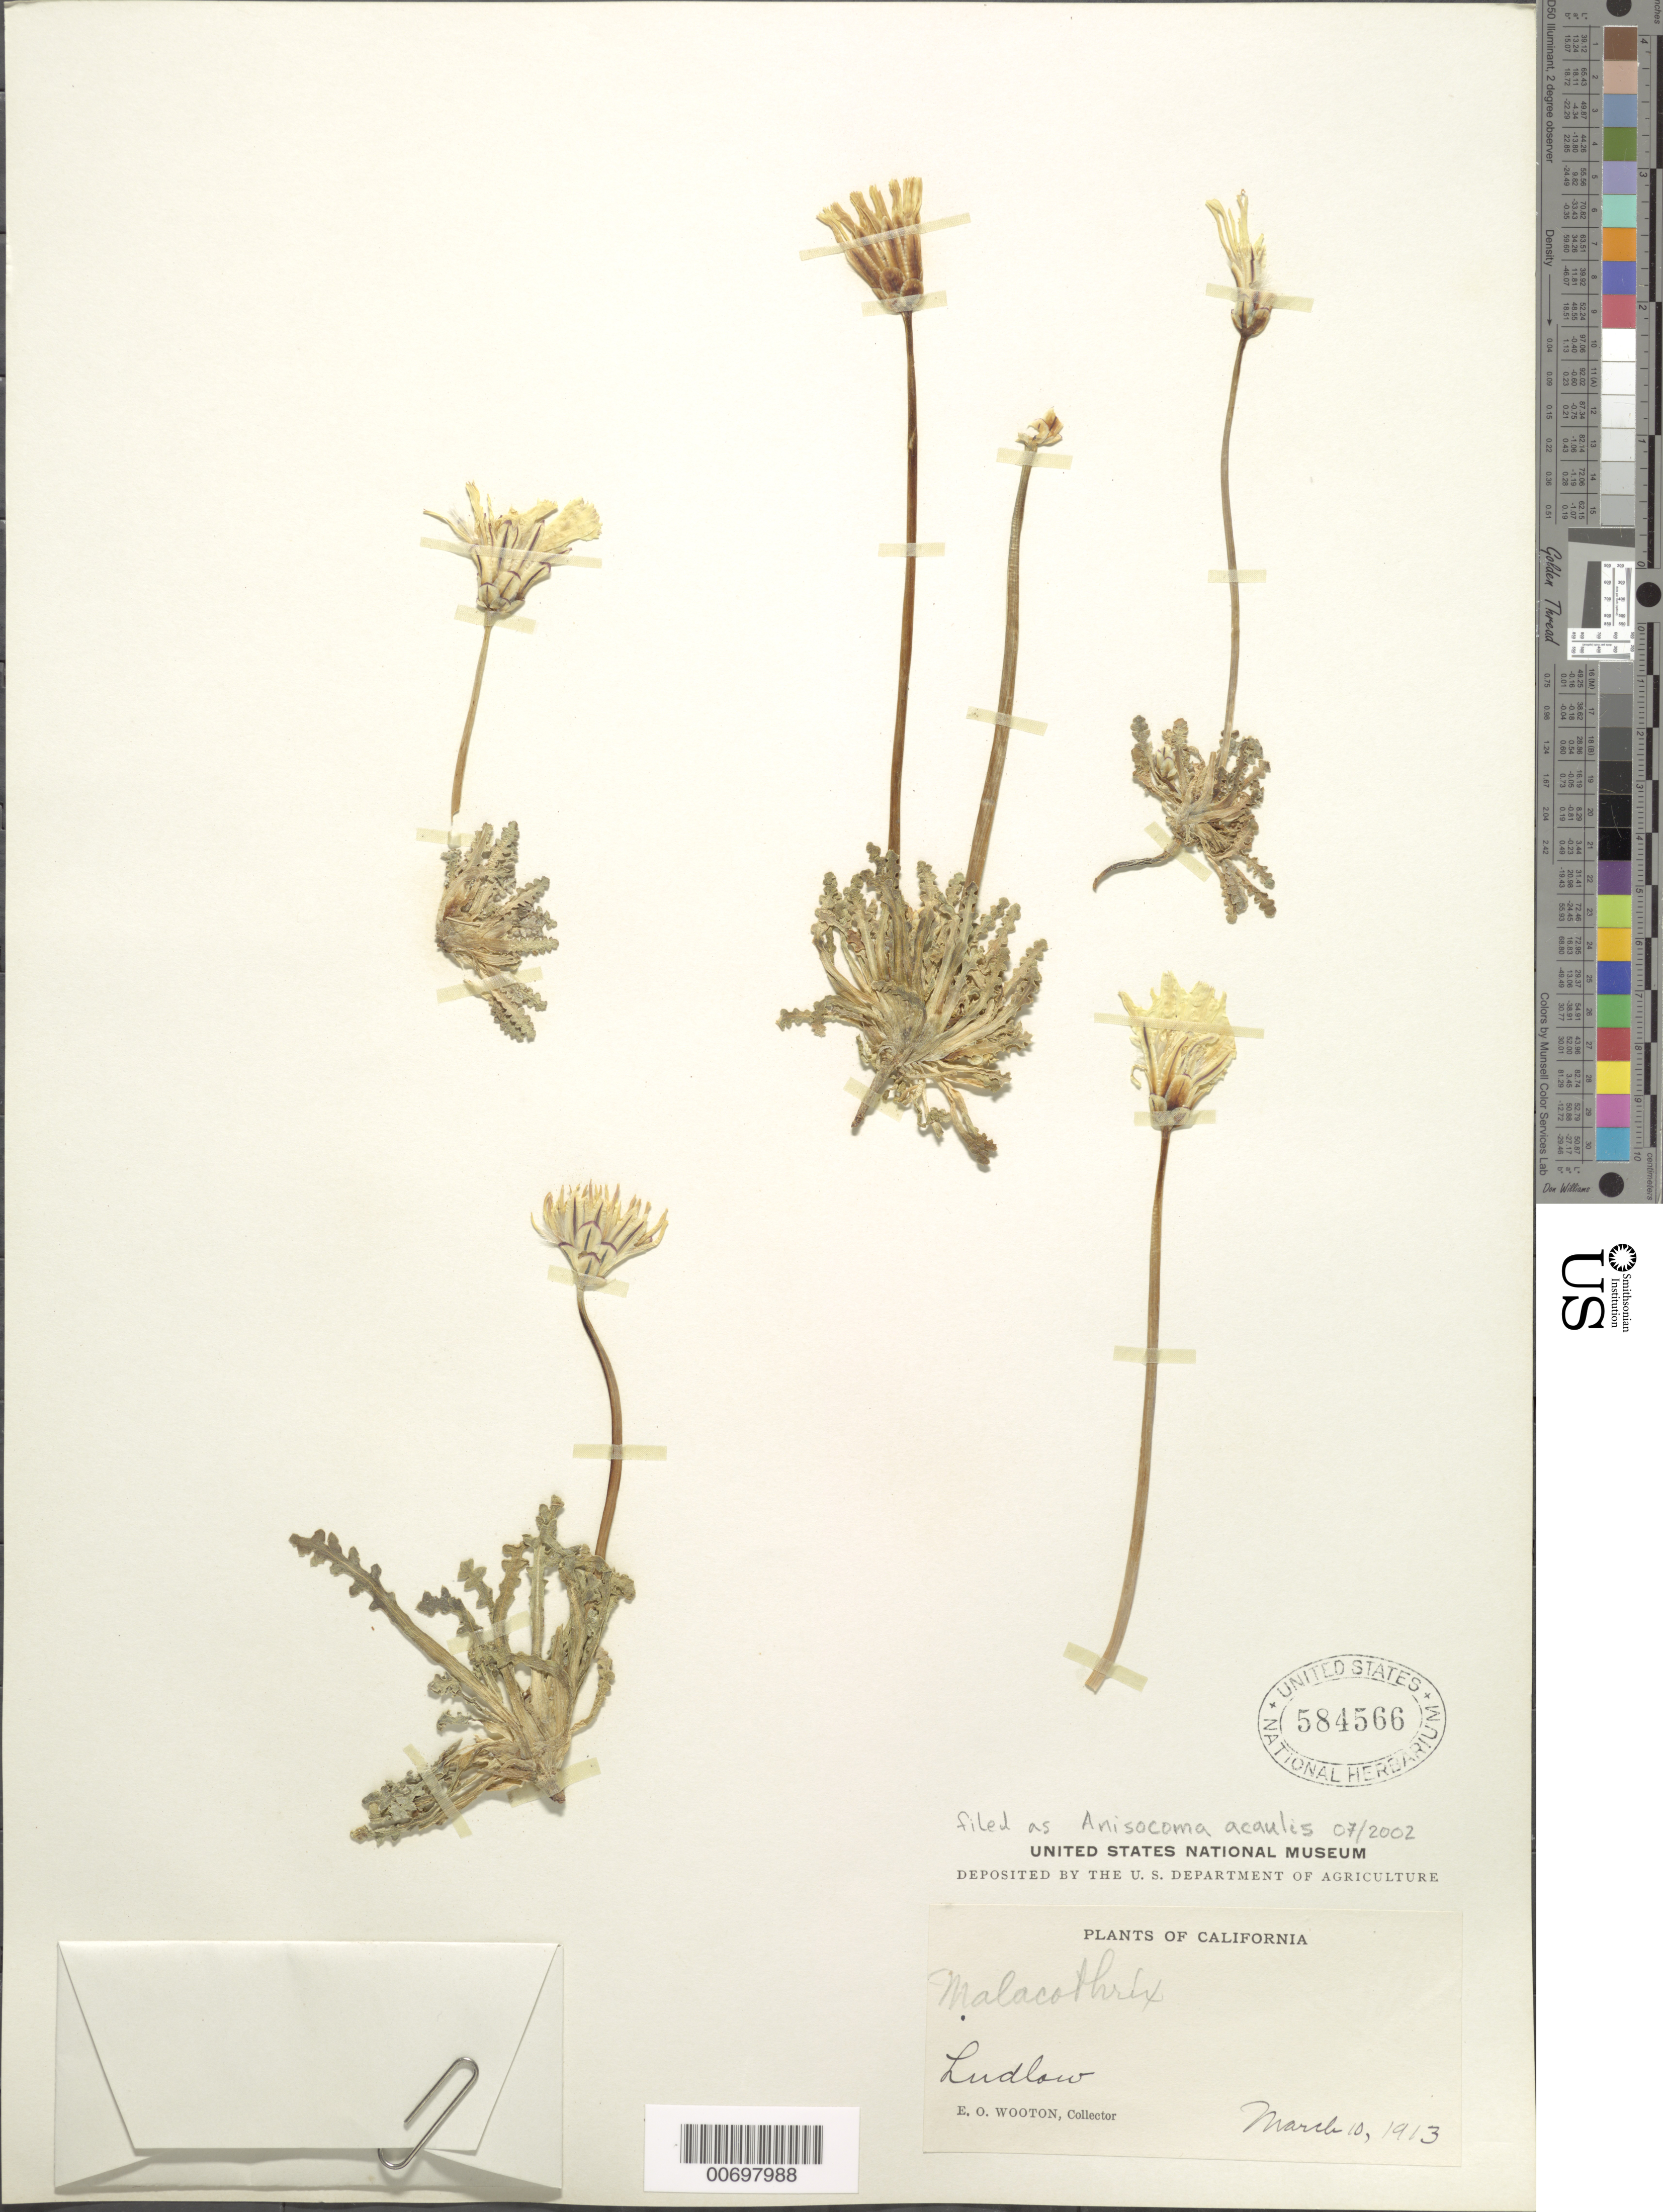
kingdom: Plantae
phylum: Tracheophyta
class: Magnoliopsida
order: Asterales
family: Asteraceae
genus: Anisocoma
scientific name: Anisocoma acaulis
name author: Torr. & A. Gray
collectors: E. O. Wooton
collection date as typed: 10 Mar 1913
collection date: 1913-03-10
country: United States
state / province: California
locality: Ludlow.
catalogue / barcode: US 584566